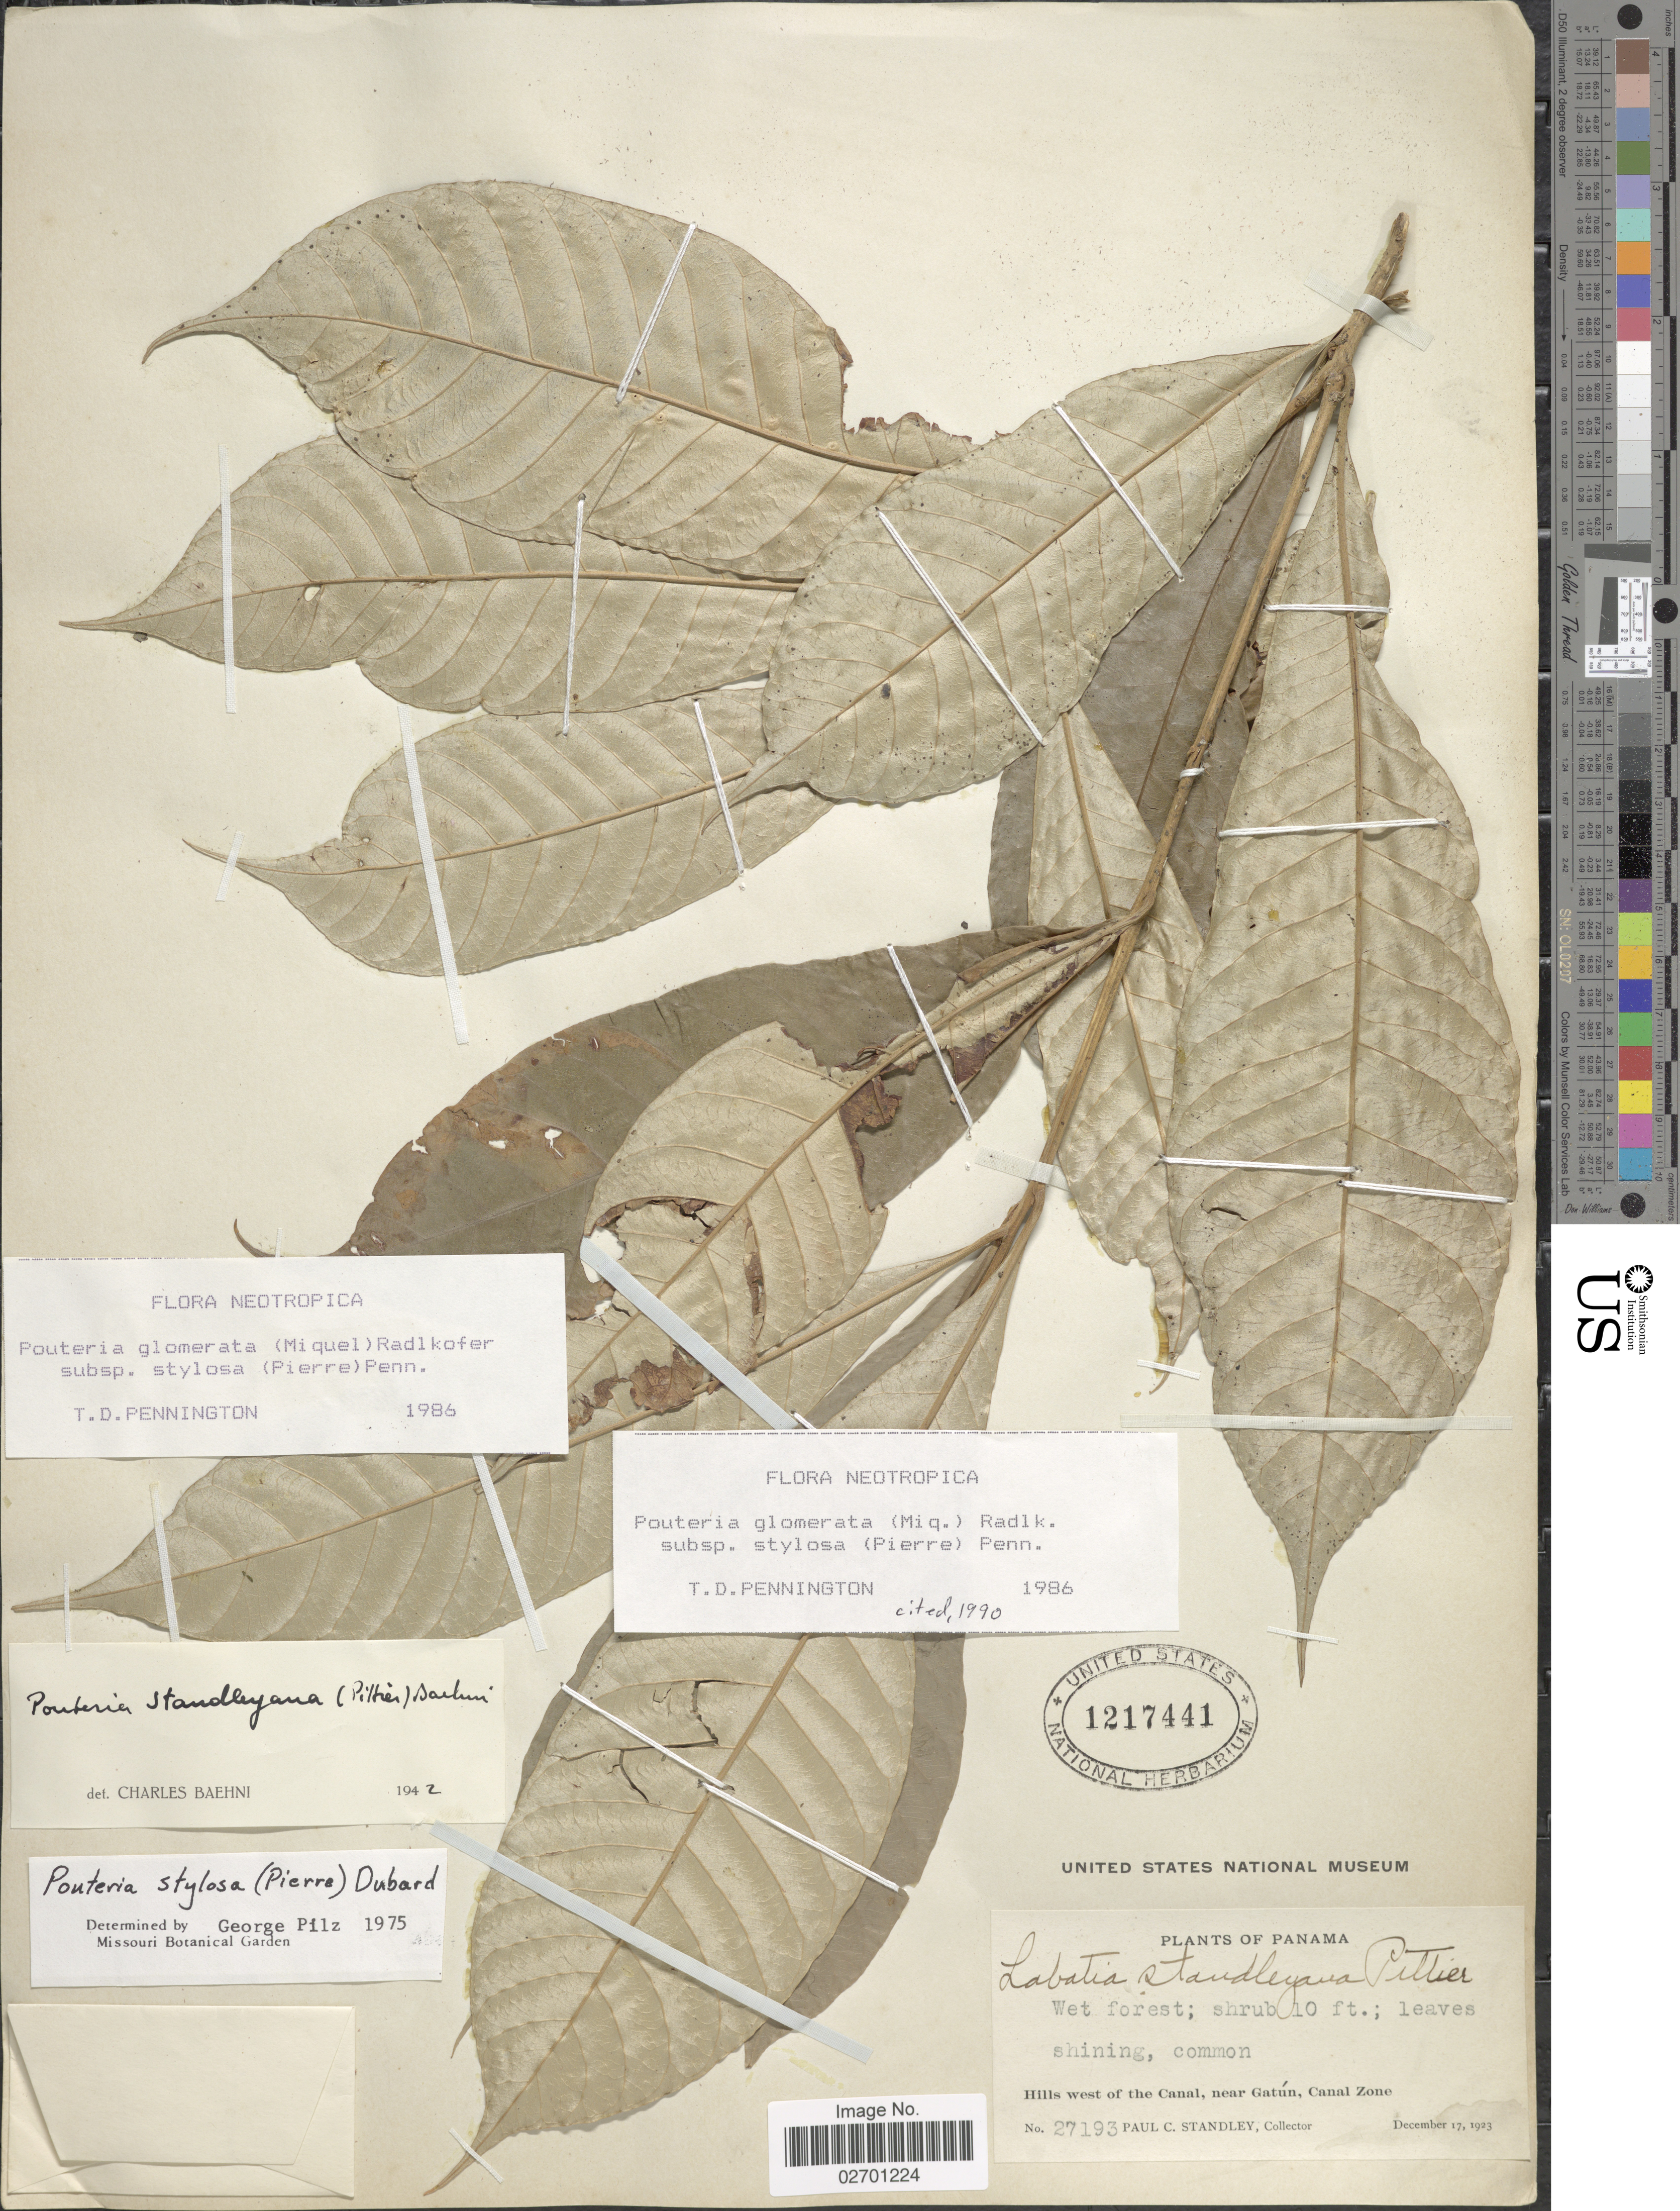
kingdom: Plantae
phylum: Tracheophyta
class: Magnoliopsida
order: Ericales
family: Sapotaceae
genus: Pouteria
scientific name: Pouteria glomerata subsp. stylosa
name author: (Miq.) Radlk.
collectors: P. C. Standley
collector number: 27193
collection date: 1923-12-17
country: Panama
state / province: Colón / Panamá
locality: Hills west of the Canal, near Gatun, Canal Zone.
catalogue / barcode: US 1217441